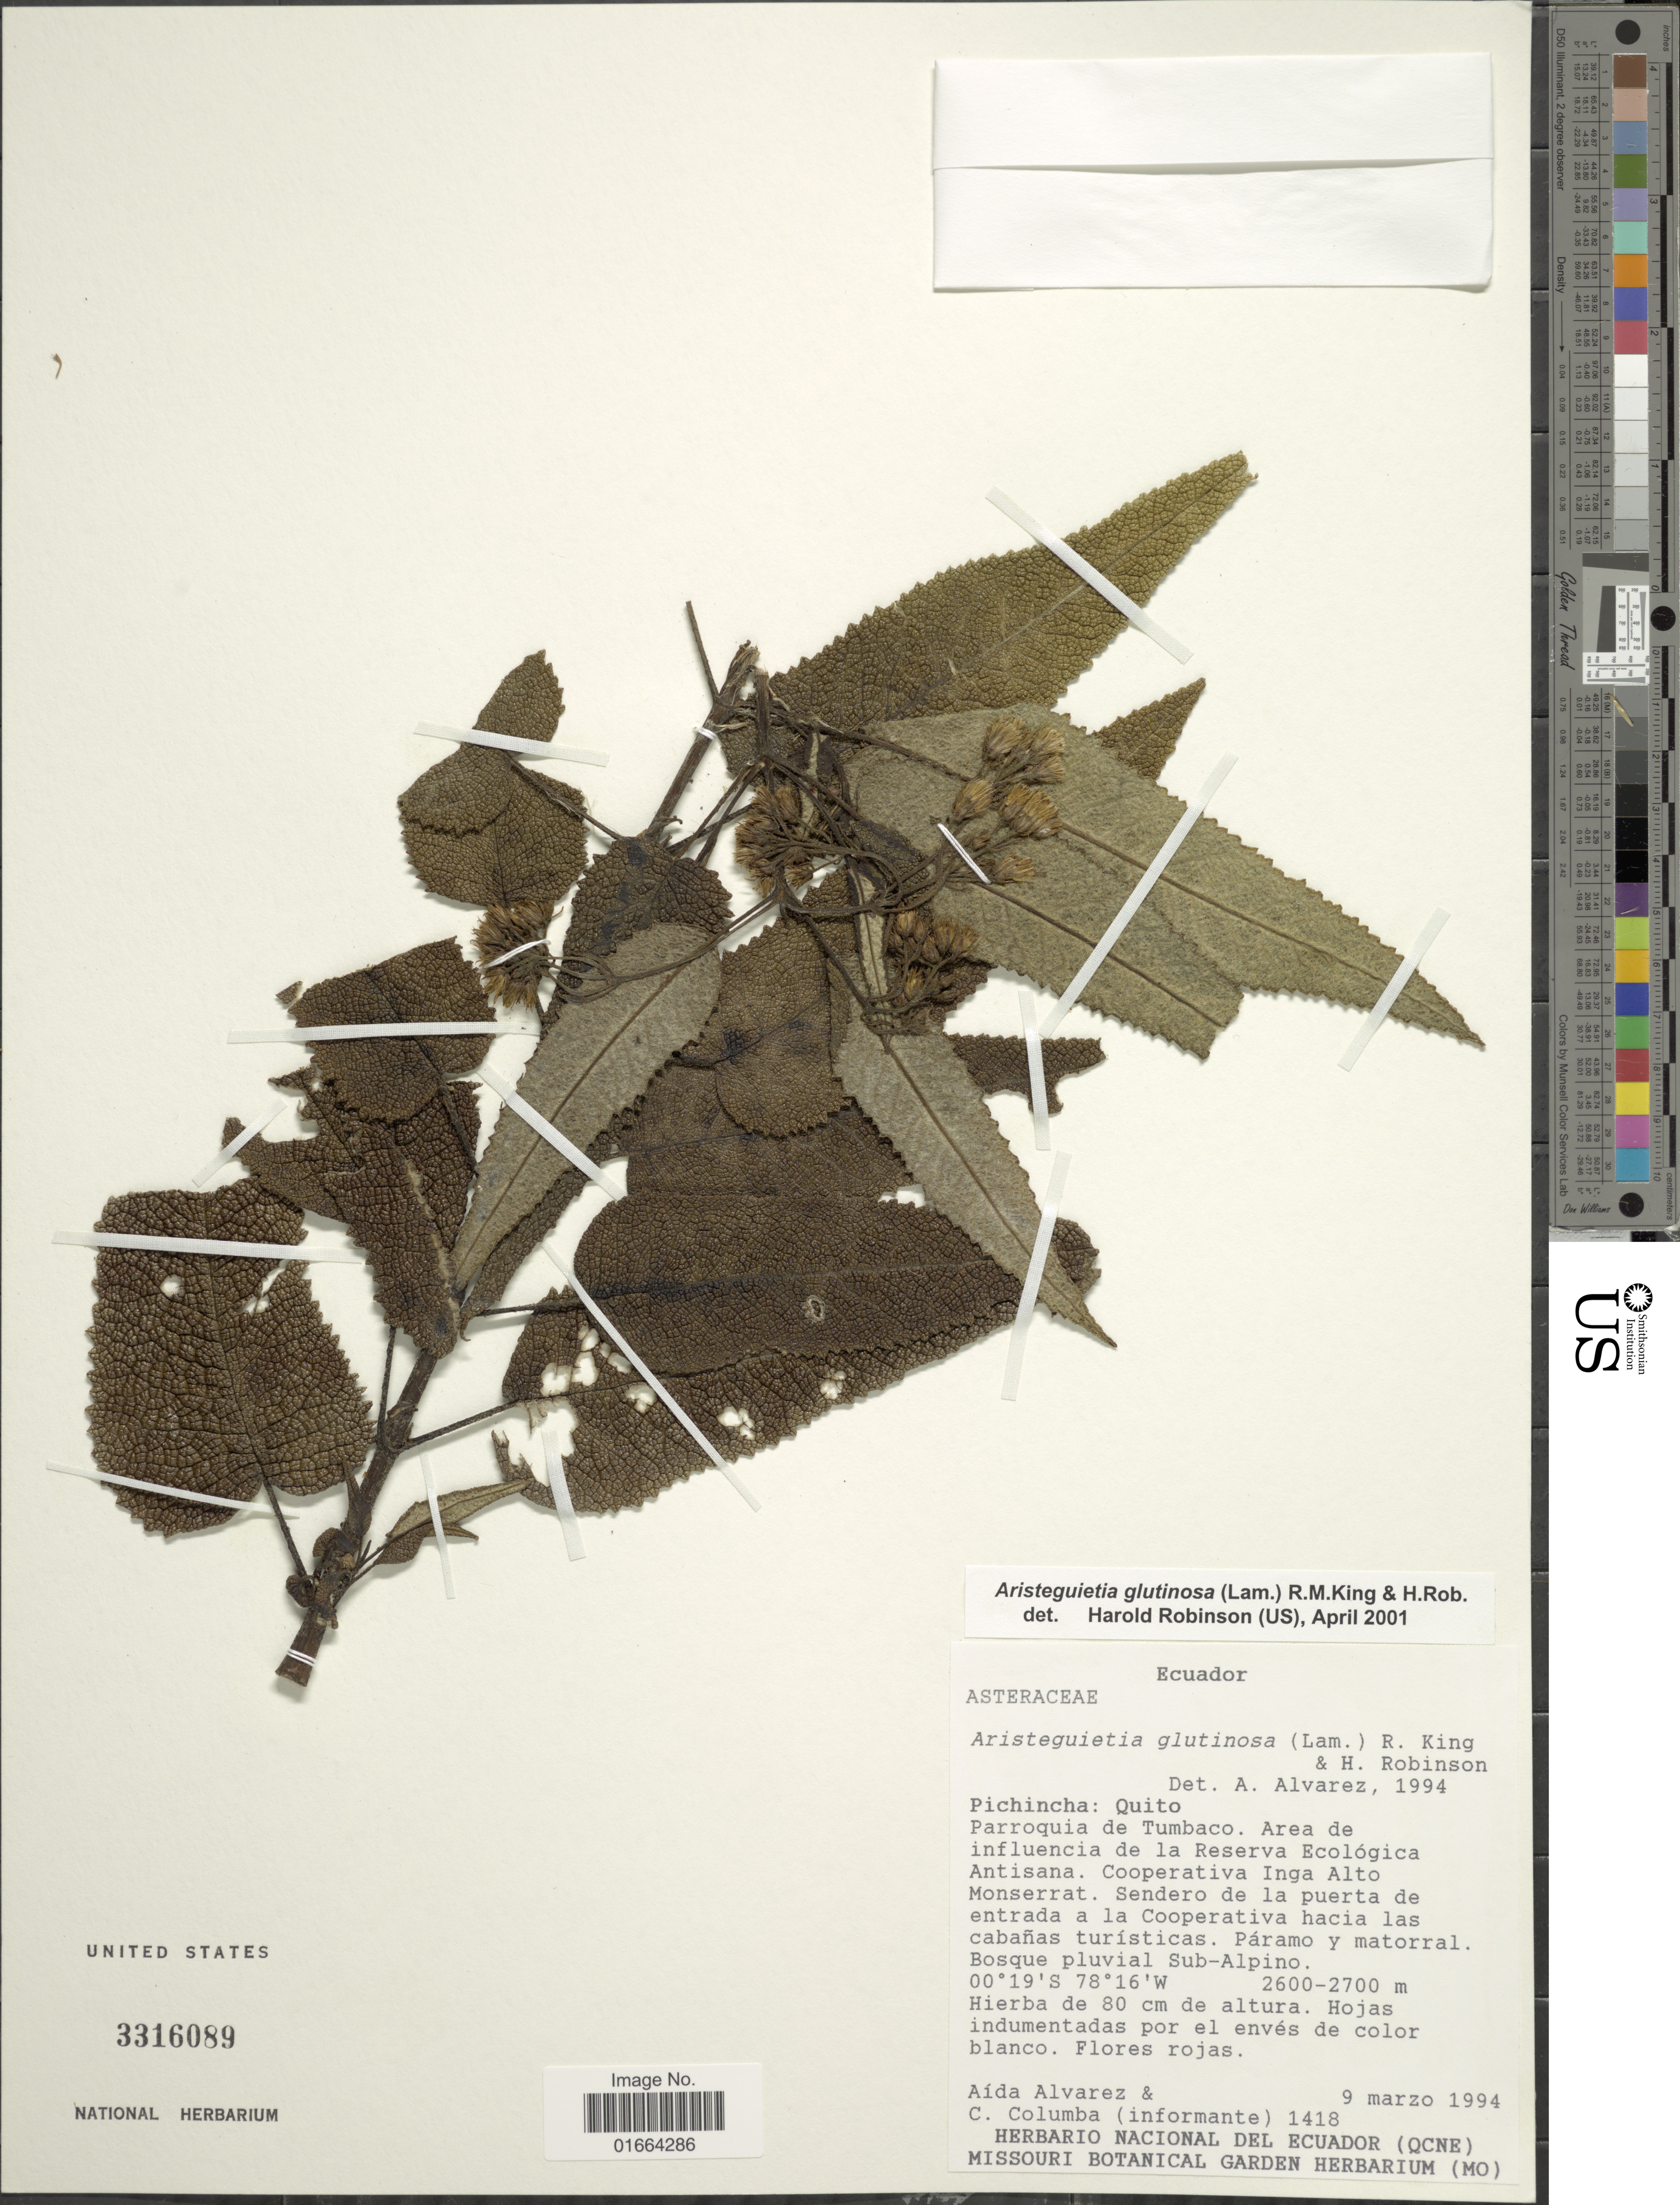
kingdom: Plantae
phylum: Tracheophyta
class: Magnoliopsida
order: Asterales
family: Asteraceae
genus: Aristeguietia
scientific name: Aristeguietia glutinosa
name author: (Lam.) R.M. King & H. Rob.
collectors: A. Alvarez & C. Columba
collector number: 1418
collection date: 1994-03-09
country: Ecuador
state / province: Pichincha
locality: Quito. Parroquia de Tumbaco. Area de influencia de la Reserva Ecológica Antisana. Cooperativa Inga Alto Monserrat. Sendero de la puerta de entrada a la Cooperativa hacia las cabañas turíisticas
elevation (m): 2600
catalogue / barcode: US 3316089